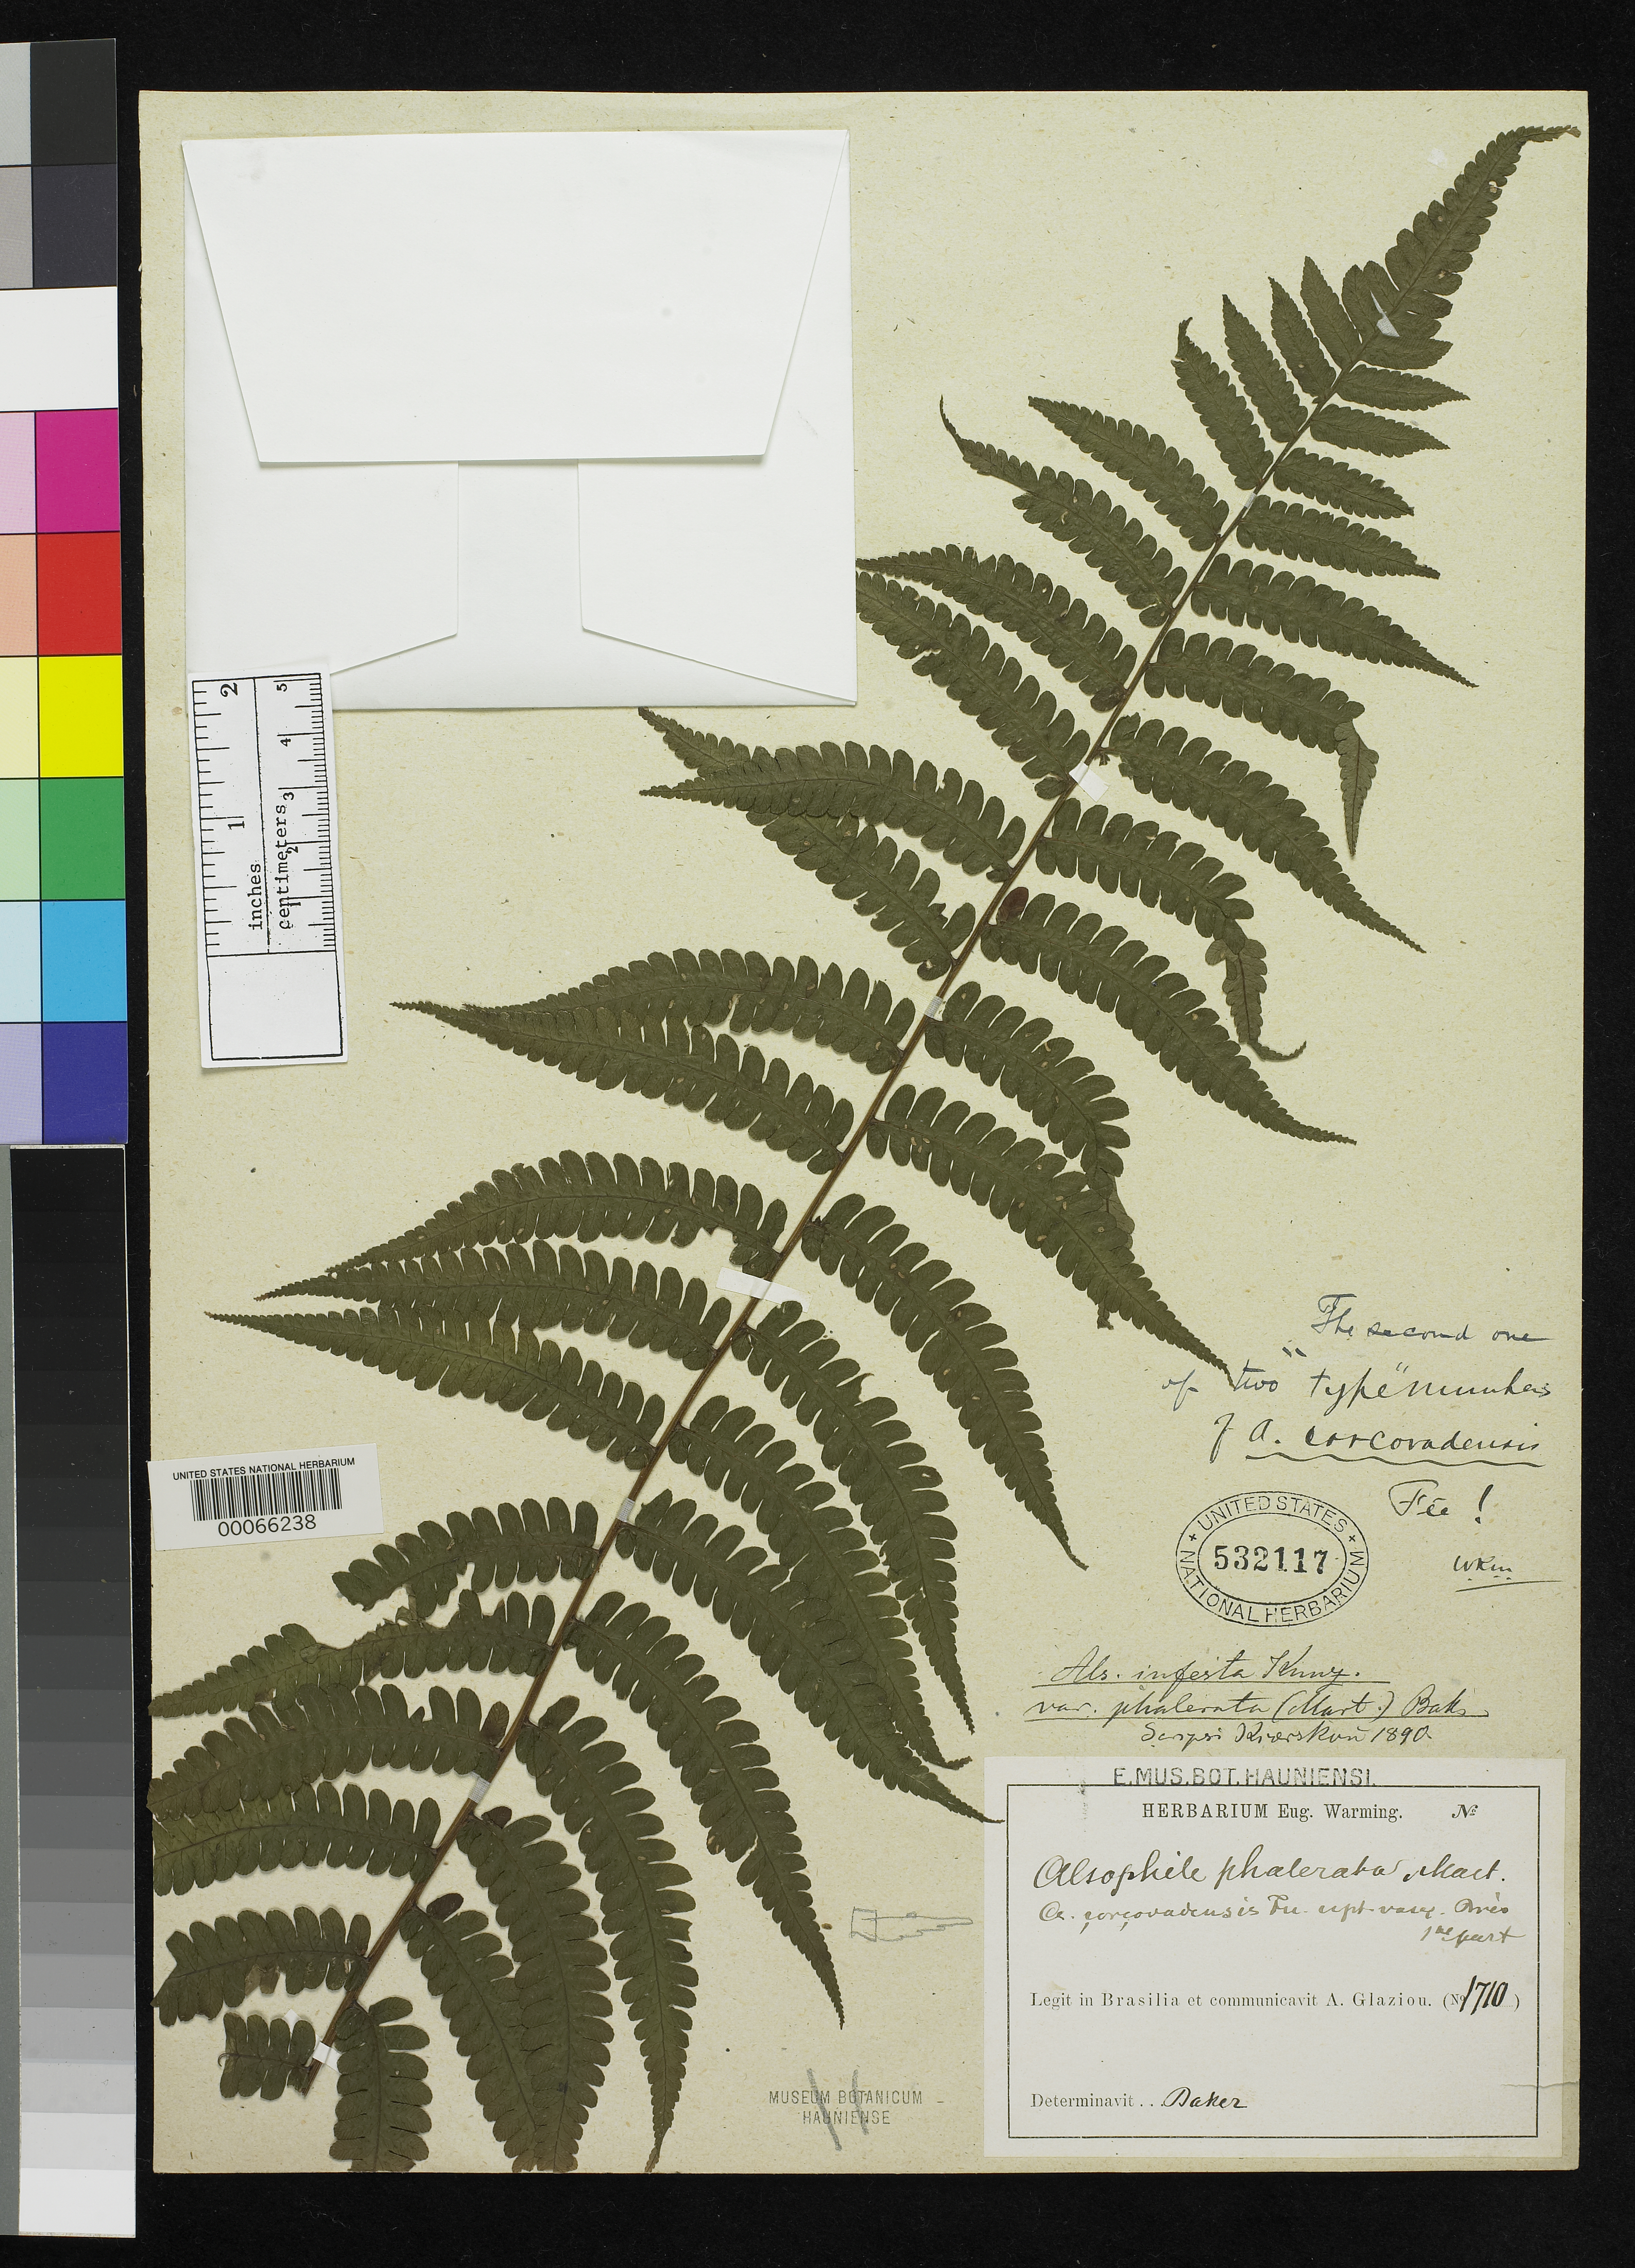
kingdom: Plantae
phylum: Tracheophyta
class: Polypodiopsida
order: Cyatheales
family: Cyatheaceae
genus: Alsophila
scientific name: Alsophila corcovadensis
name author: Fée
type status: Syntype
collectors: A. F. M. Glaziou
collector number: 1710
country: Brazil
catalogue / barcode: US 532117